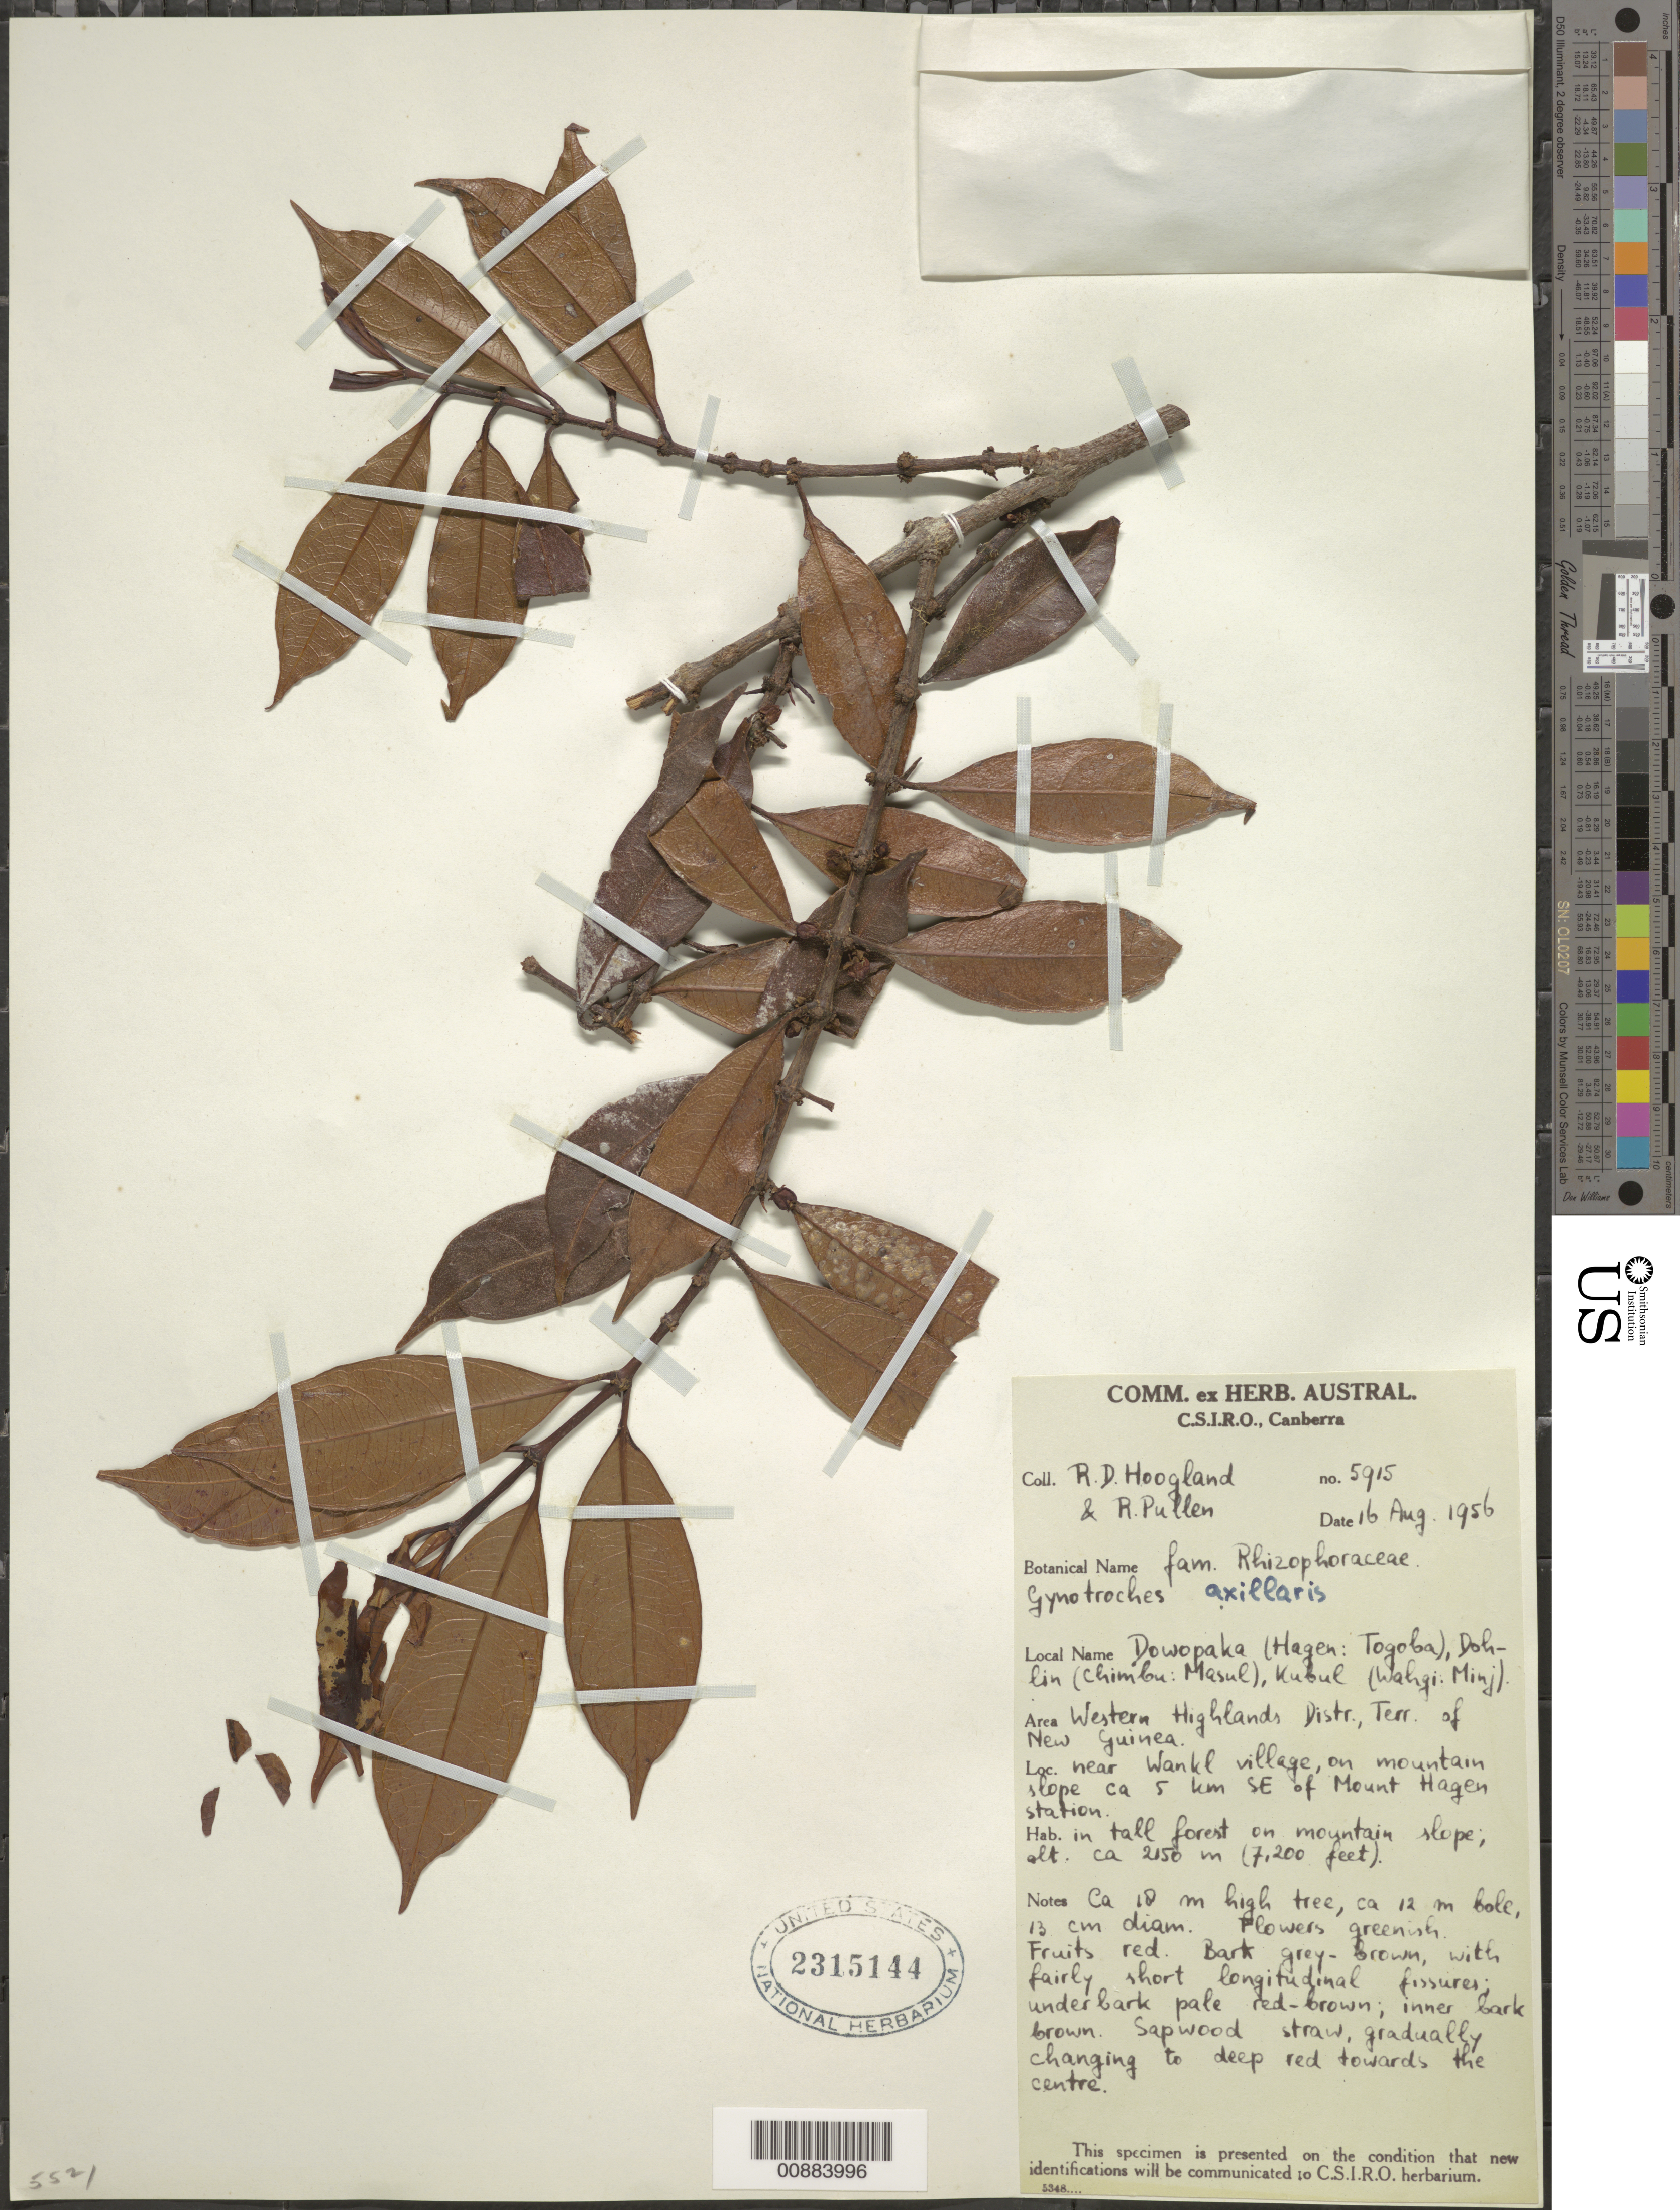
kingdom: Plantae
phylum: Tracheophyta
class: Magnoliopsida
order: Malpighiales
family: Rhizophoraceae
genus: Gynotroches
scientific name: Gynotroches axillaris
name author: Blume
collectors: R. D. Hoogland & R. Pullen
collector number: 5915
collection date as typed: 16 Aug 1956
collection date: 1956-08-16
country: Papua New Guinea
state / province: Western Highlands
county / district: Mount Hagen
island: New Guinea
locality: Near Wankl village, on mountain slope ca. 5 km SE of Mount Hagen station.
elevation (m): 2150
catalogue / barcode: US 2315144